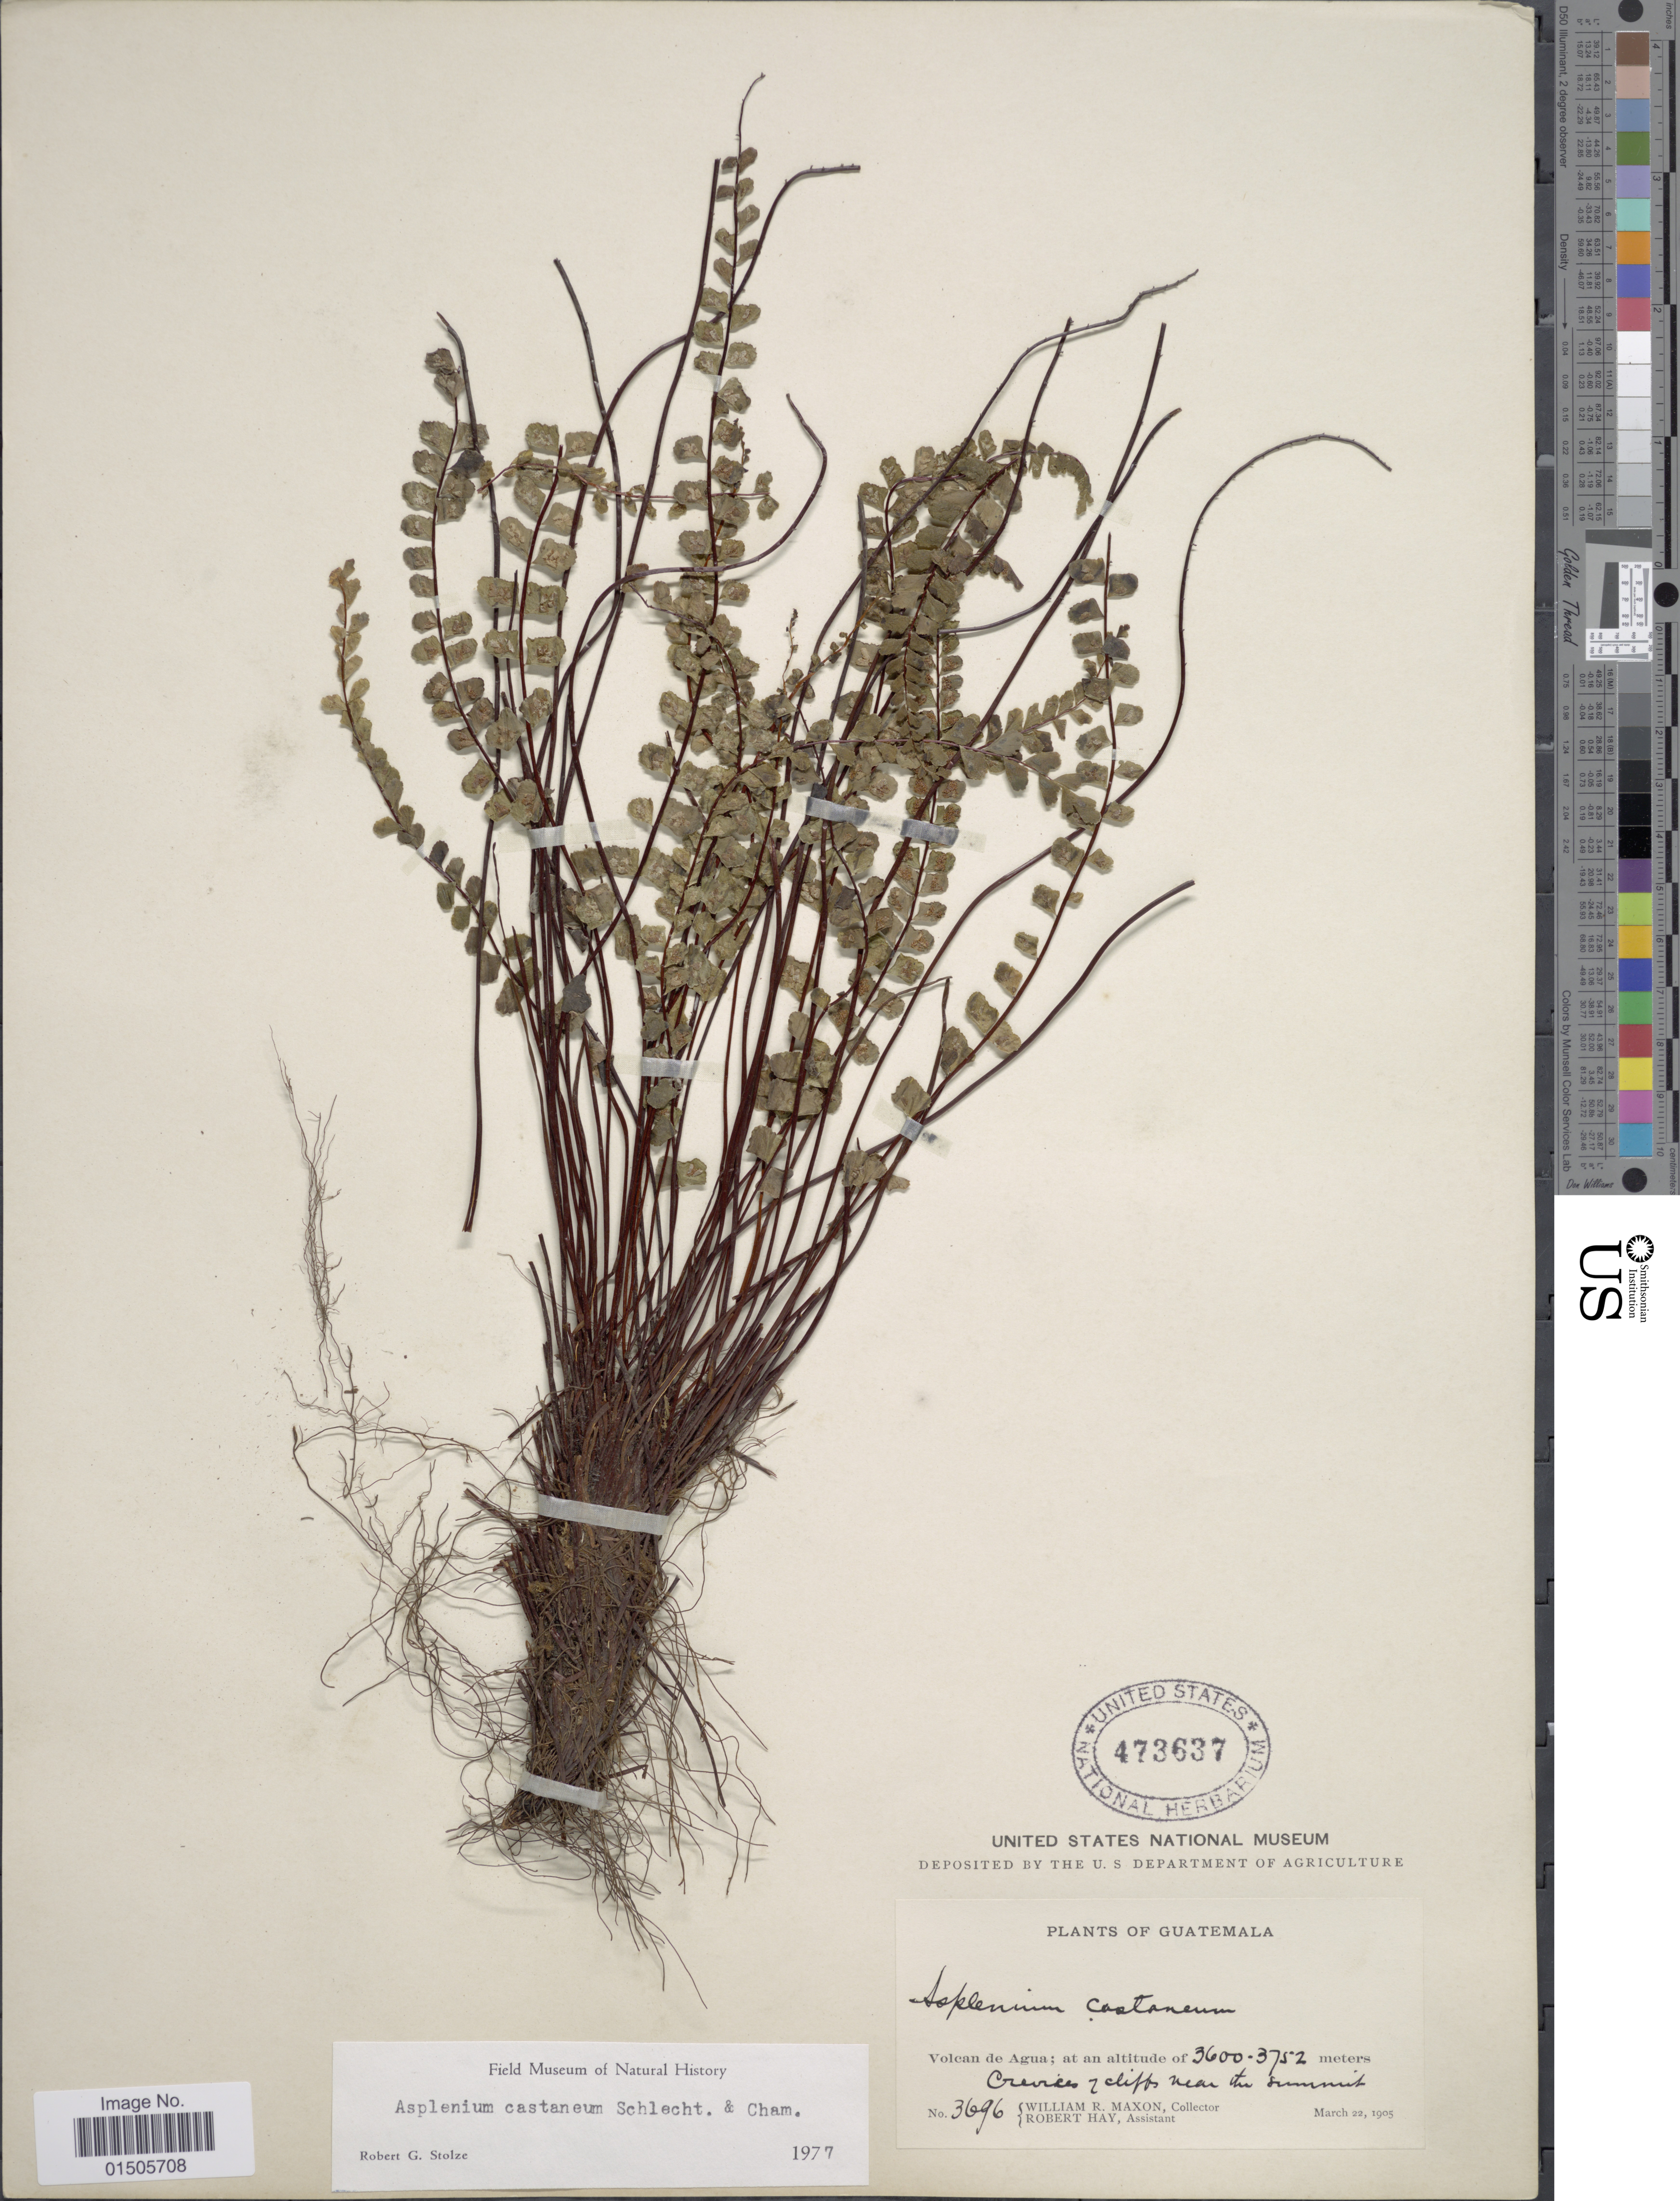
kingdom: Plantae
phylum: Tracheophyta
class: Polypodiopsida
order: Polypodiales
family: Aspleniaceae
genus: Asplenium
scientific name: Asplenium castaneum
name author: Schltdl. & Cham.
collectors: W. R. Maxon & R. H. Hay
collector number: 3696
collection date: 1905-03-22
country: Guatemala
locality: Volcan de Agua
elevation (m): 3600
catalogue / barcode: US 473637